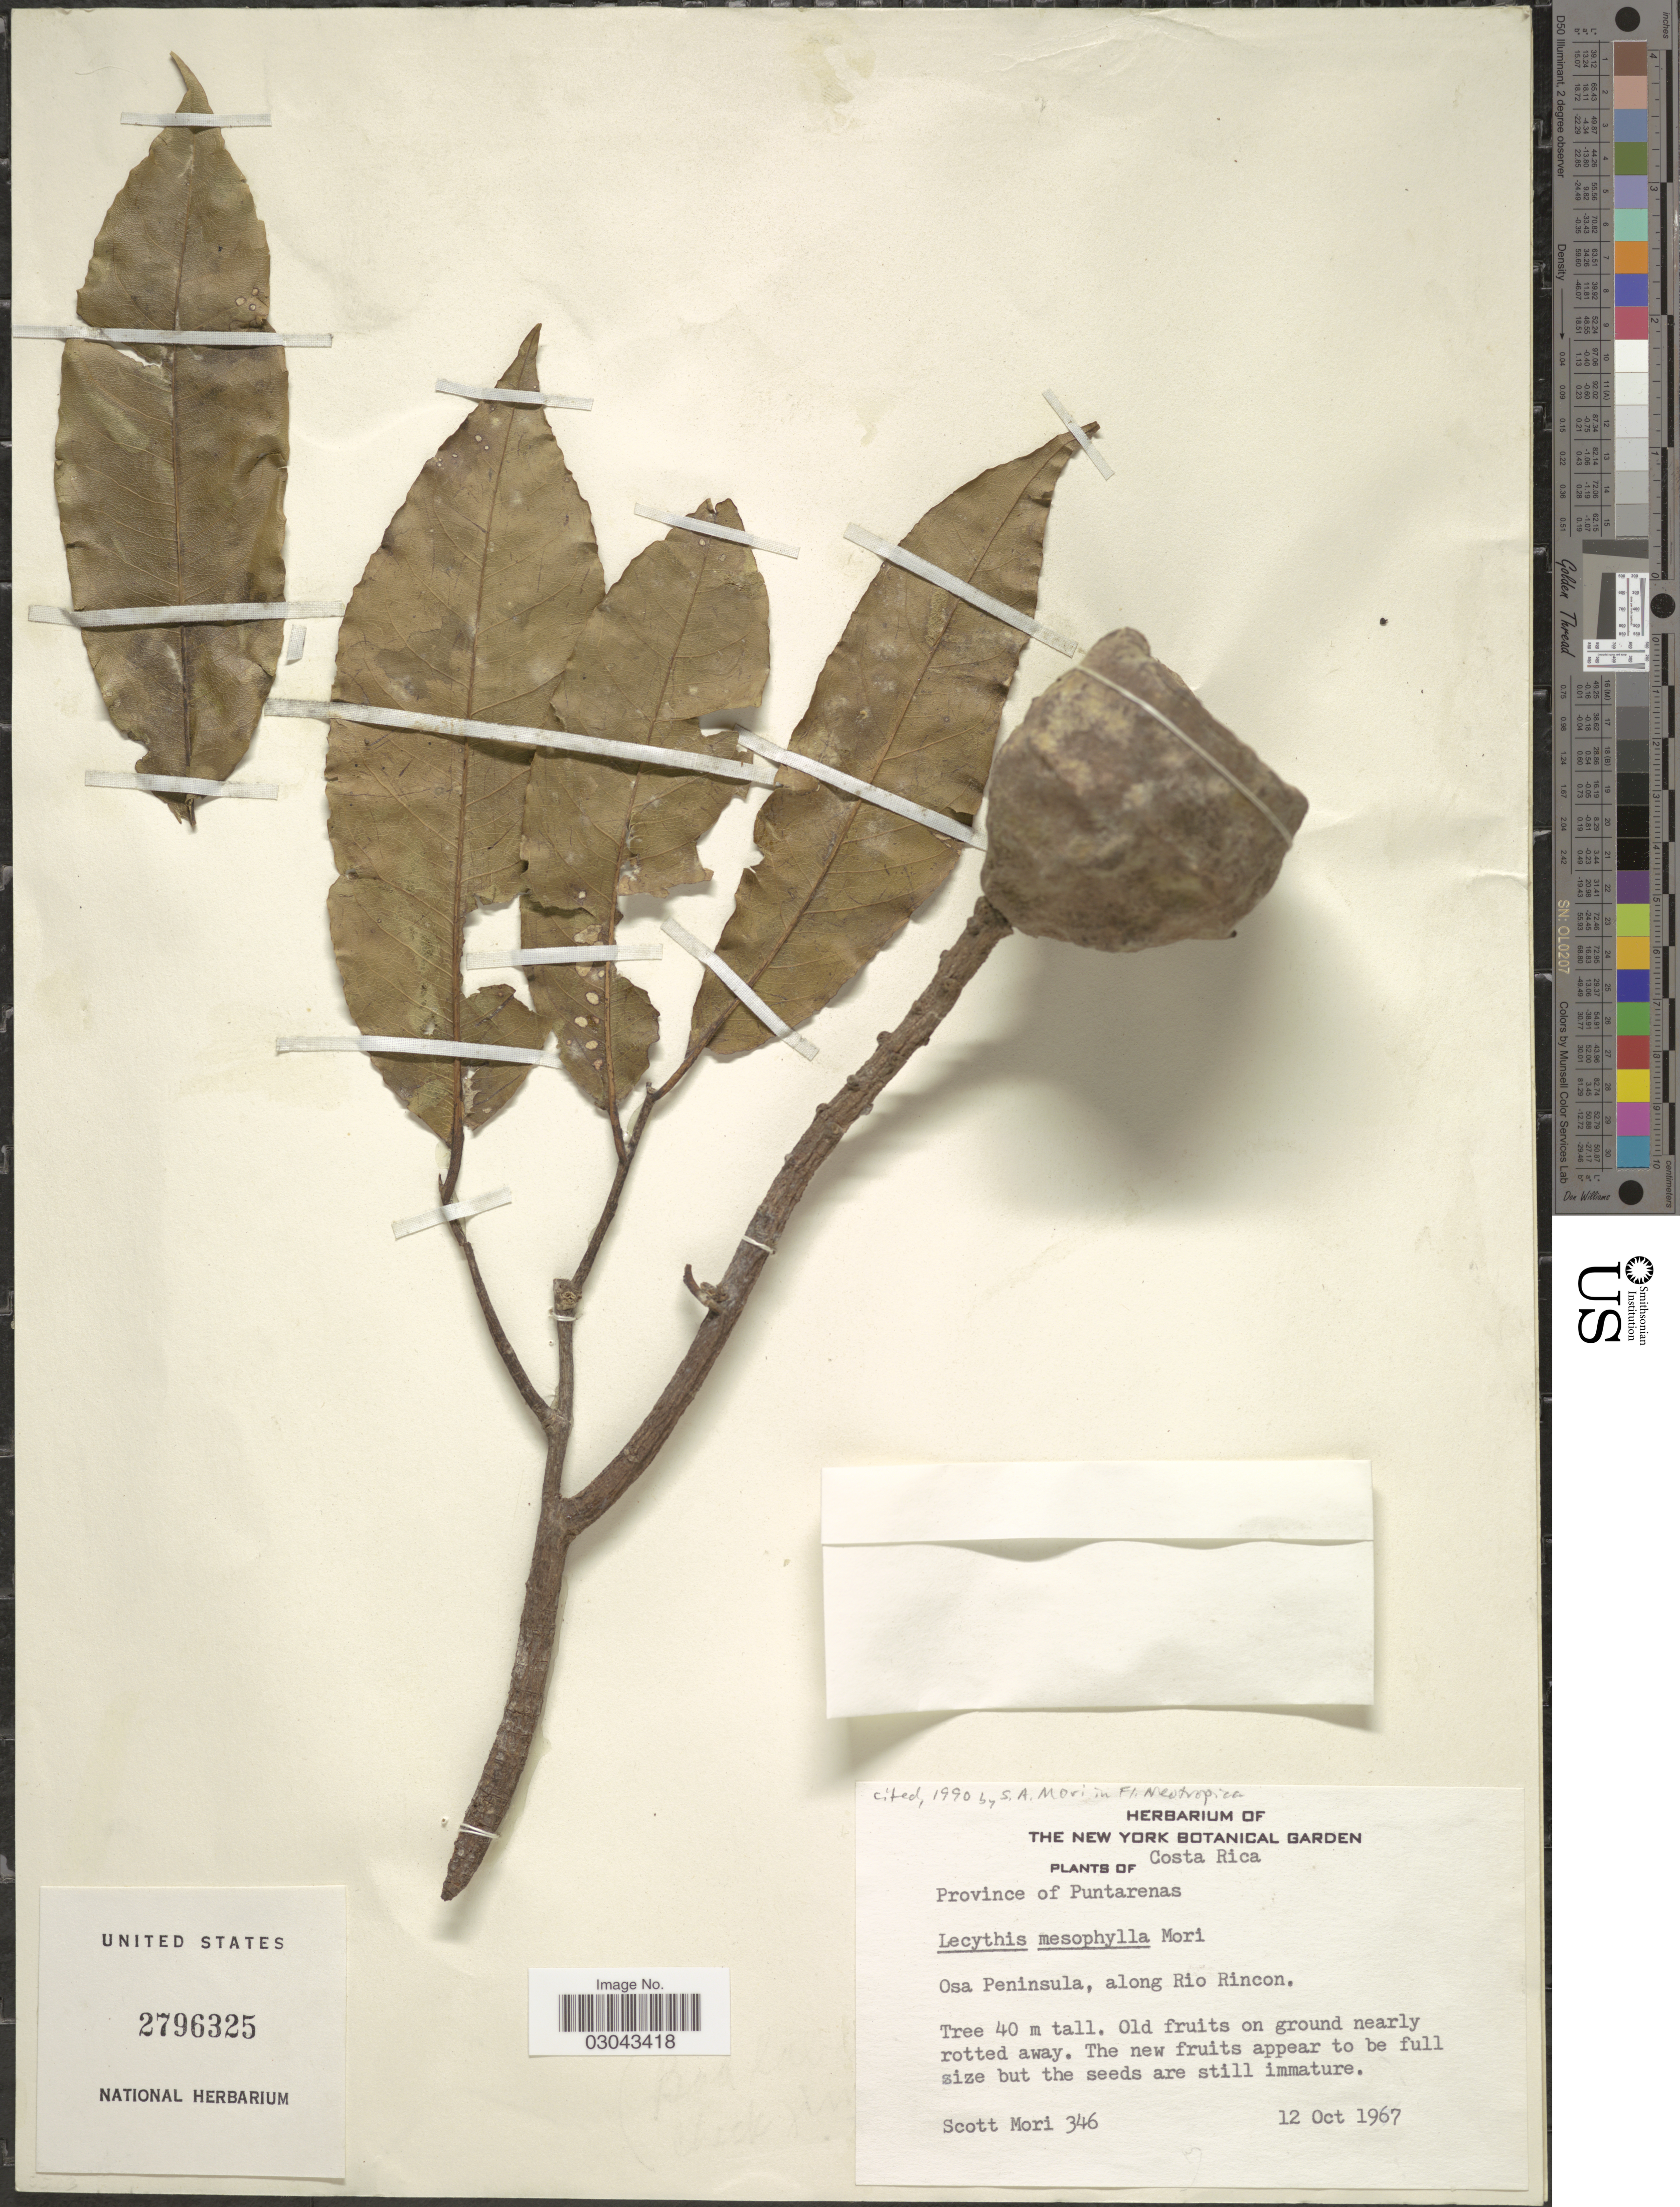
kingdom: Plantae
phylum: Tracheophyta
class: Magnoliopsida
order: Ericales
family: Lecythidaceae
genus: Lecythis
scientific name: Lecythis mesophylla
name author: S.A. Mori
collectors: S. Mori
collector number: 346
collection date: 1967-10-12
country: Costa Rica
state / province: Puntarenas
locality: Osa Peninsula, along Rio Rincon.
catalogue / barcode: US 2796325